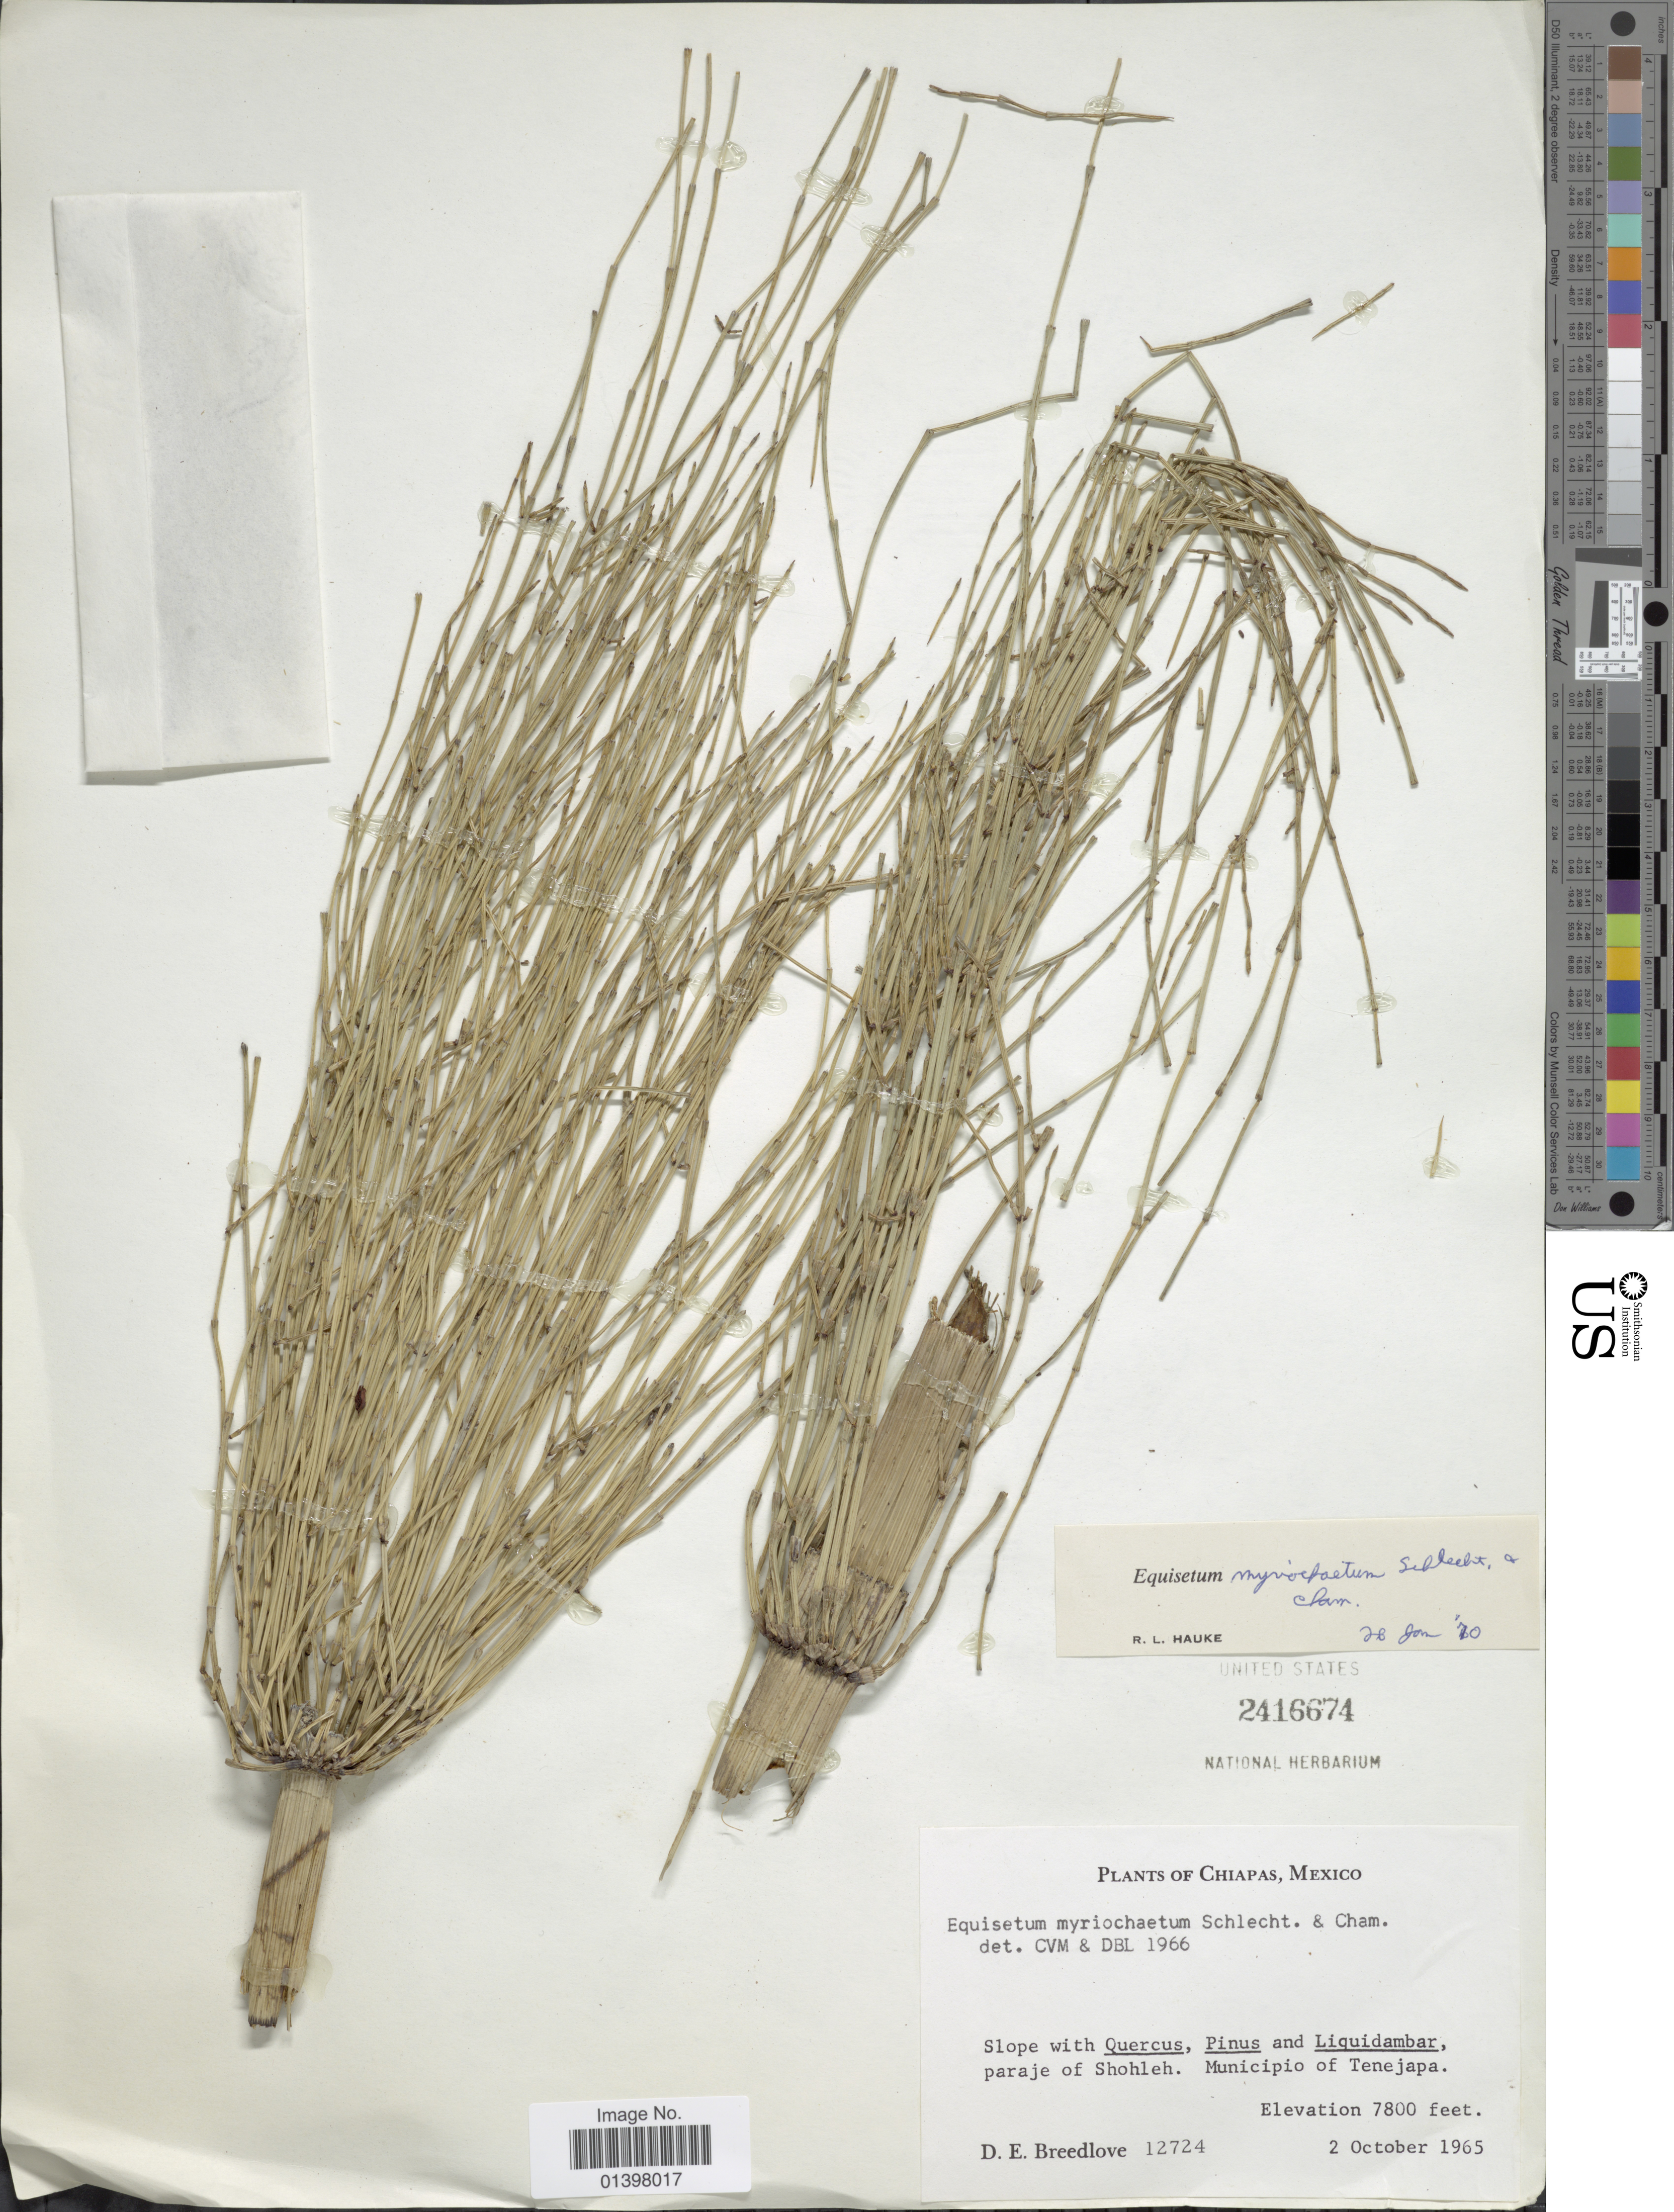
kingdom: Plantae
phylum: Tracheophyta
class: Polypodiopsida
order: Equisetales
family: Equisetaceae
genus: Equisetum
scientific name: Equisetum myriochaetum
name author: Schltdl. & Cham.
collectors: D. E. Breedlove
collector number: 12724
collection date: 1965-10-02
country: Mexico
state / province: Chiapas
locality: Paraje of Shohleh, Municipio of Tenejapa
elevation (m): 2377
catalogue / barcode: US 2416674